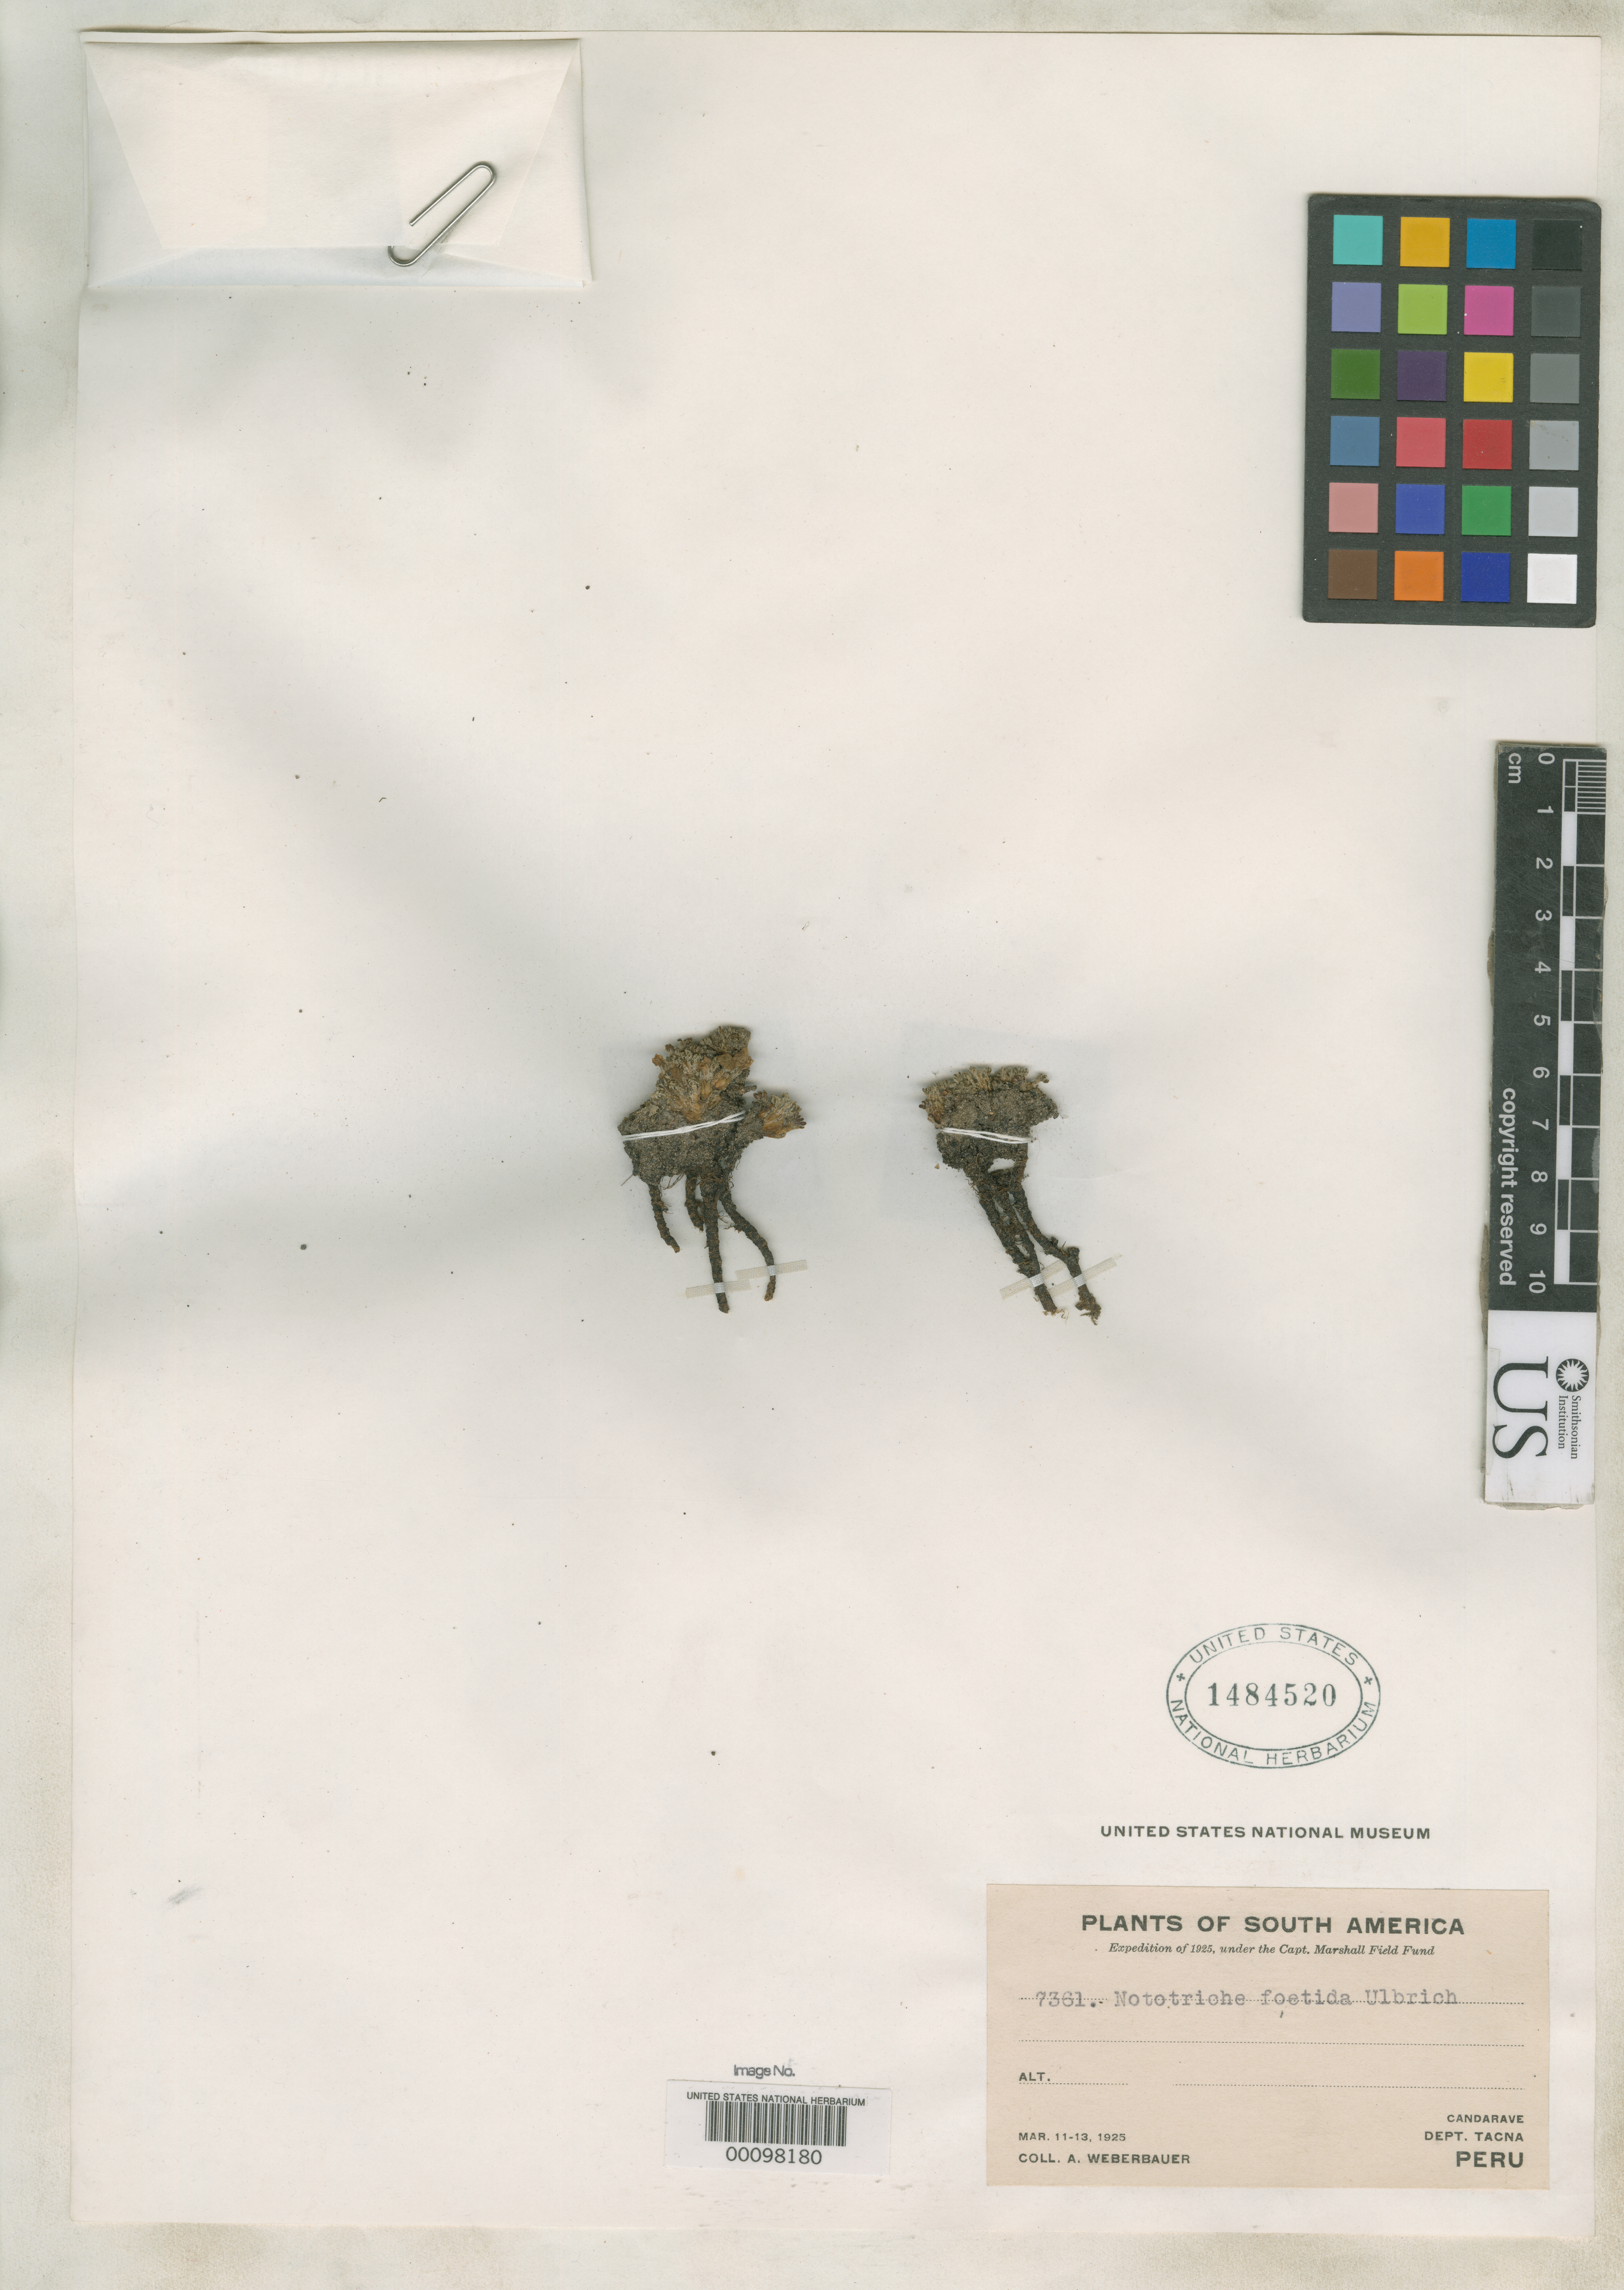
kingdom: Plantae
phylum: Tracheophyta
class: Magnoliopsida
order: Malvales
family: Malvaceae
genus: Nototriche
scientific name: Nototriche foetida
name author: Ulbr.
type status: Type Collection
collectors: A. Weberbauer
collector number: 7361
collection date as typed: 11 Mar 1925 to 13 Mar 1925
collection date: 1925-03-11/1925-03-13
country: Peru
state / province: Tacna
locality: Candar Ave.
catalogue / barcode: US 1484520